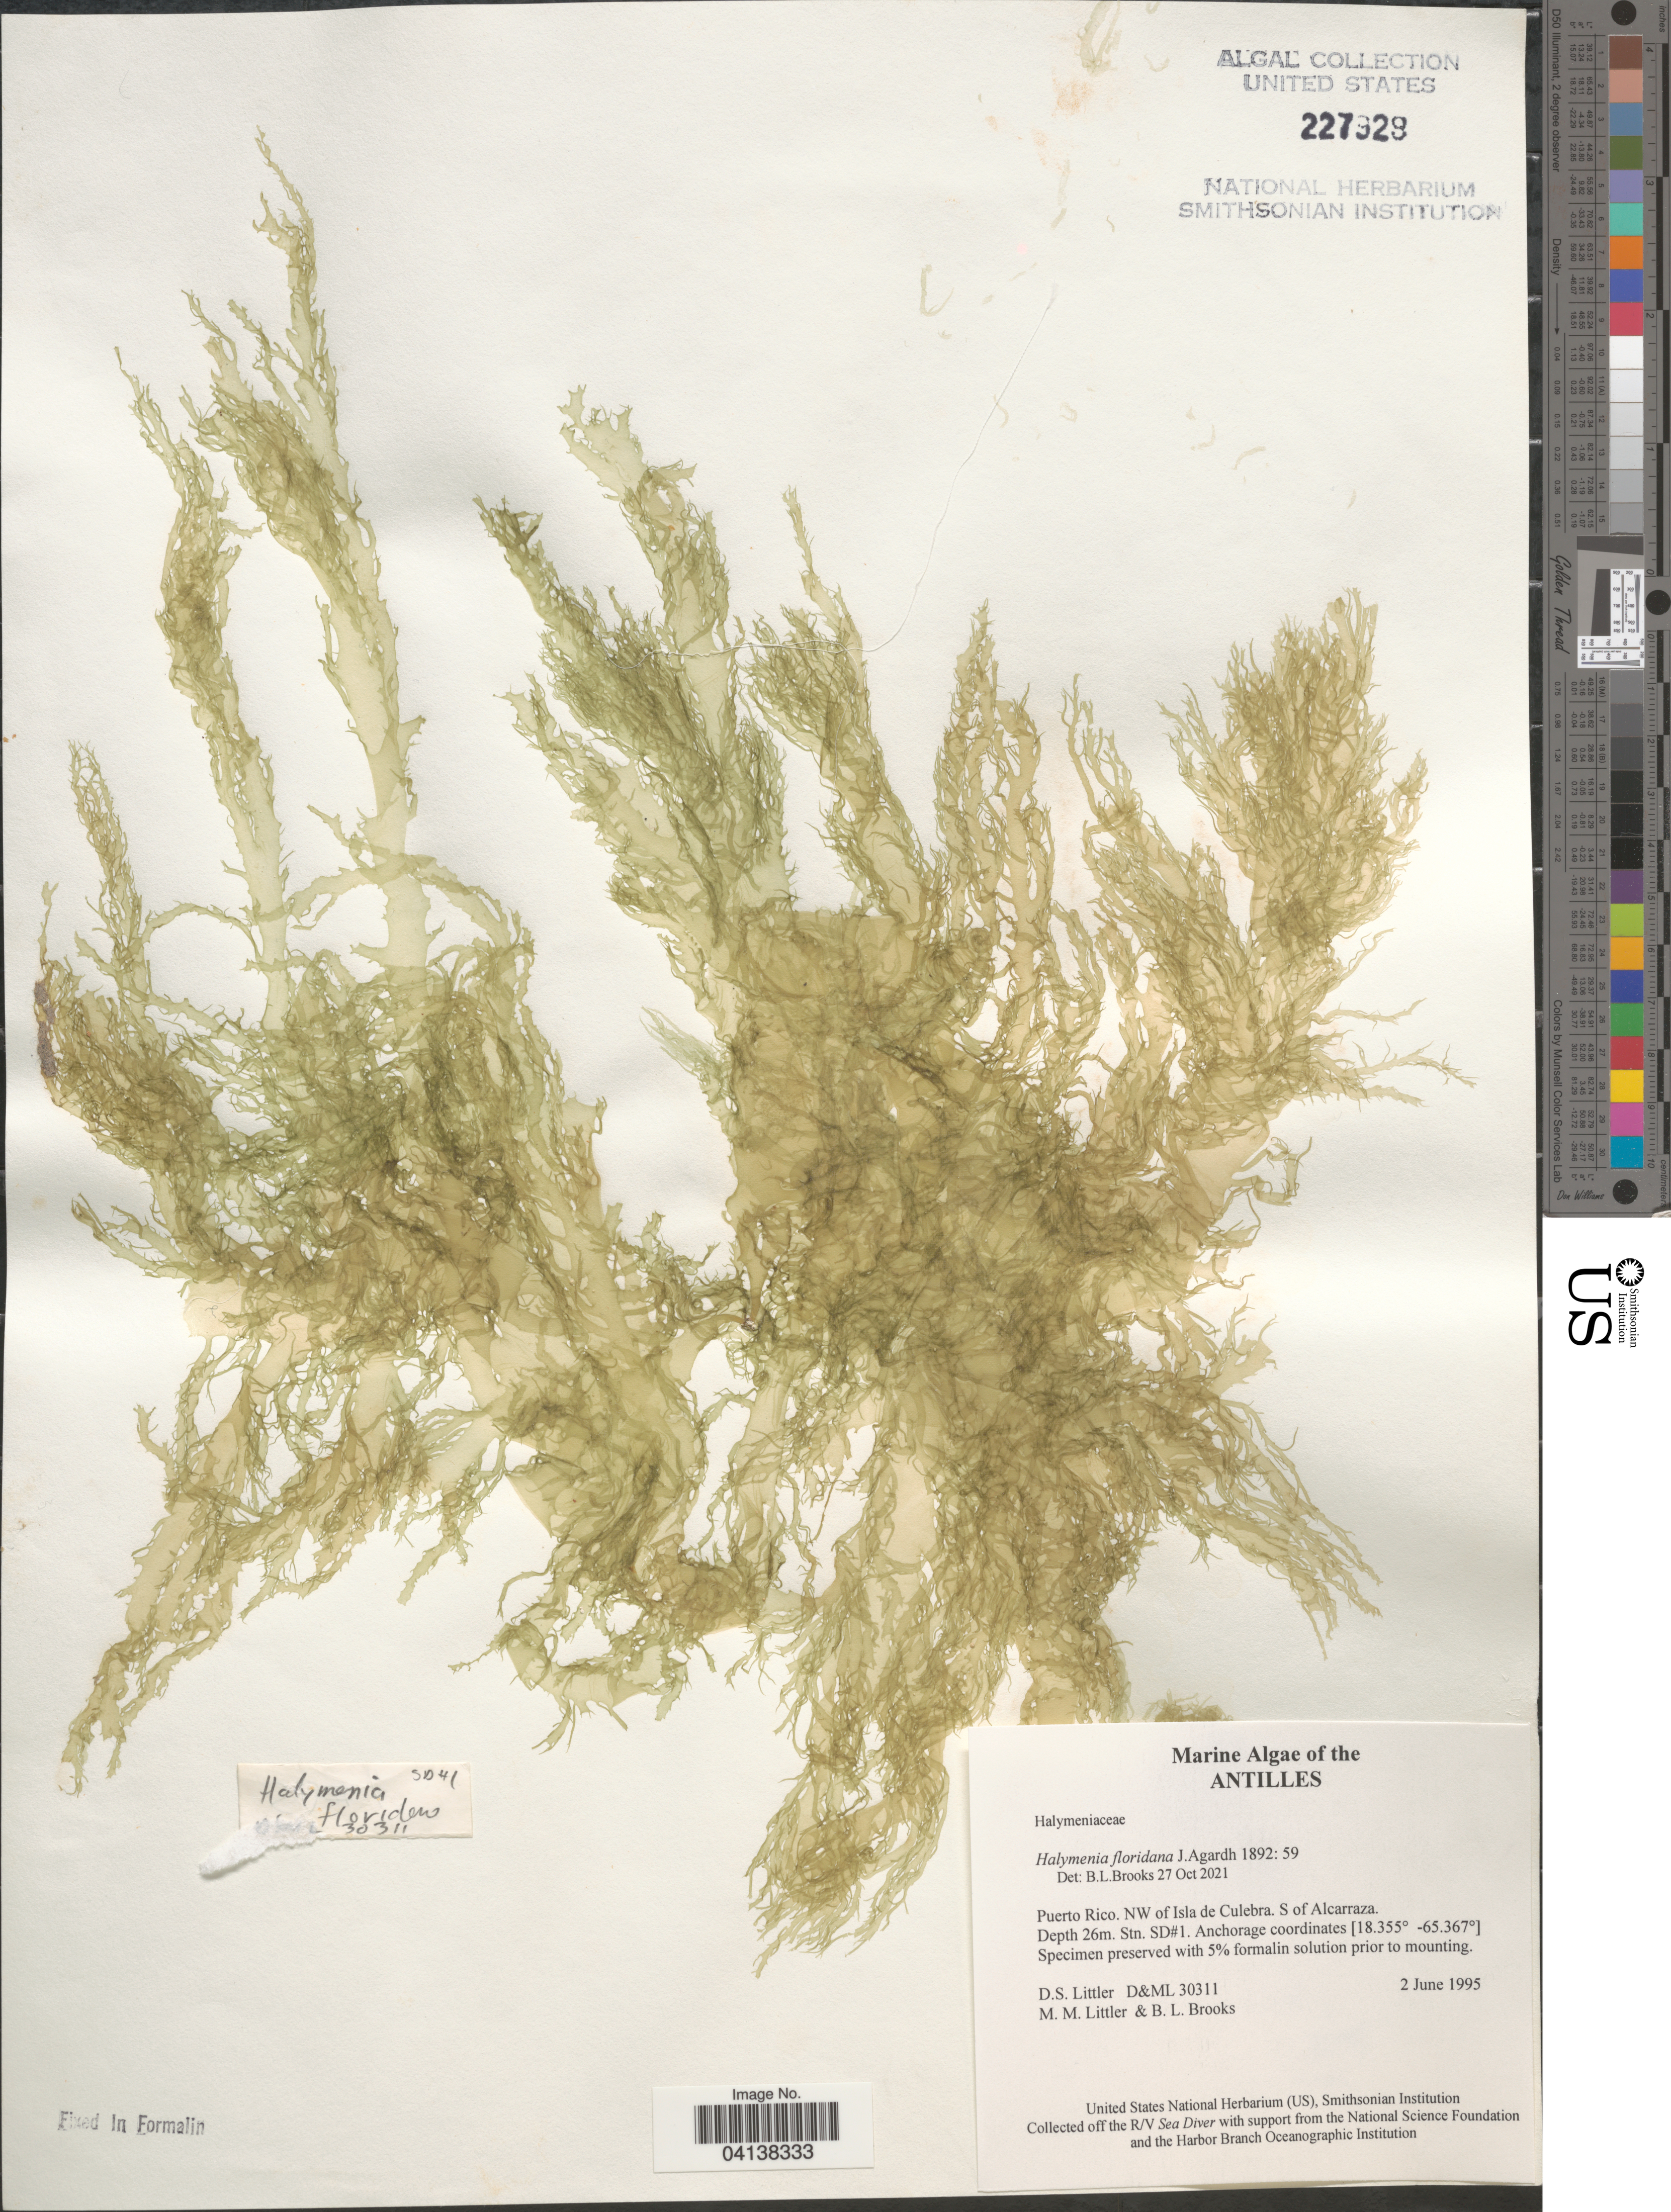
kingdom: Plantae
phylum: Rhodophyta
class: Florideophyceae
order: Halymeniales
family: Halymeniaceae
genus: Halymenia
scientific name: Halymenia floridana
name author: J. Agardh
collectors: D. S. Littler & B. Brooks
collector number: D&ML 30311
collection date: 1995-06-02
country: Puerto Rico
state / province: Culebra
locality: Antilles. NW of Isla de Culebra. S of Alcarraza. Stn. SD#1.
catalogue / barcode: US 227928